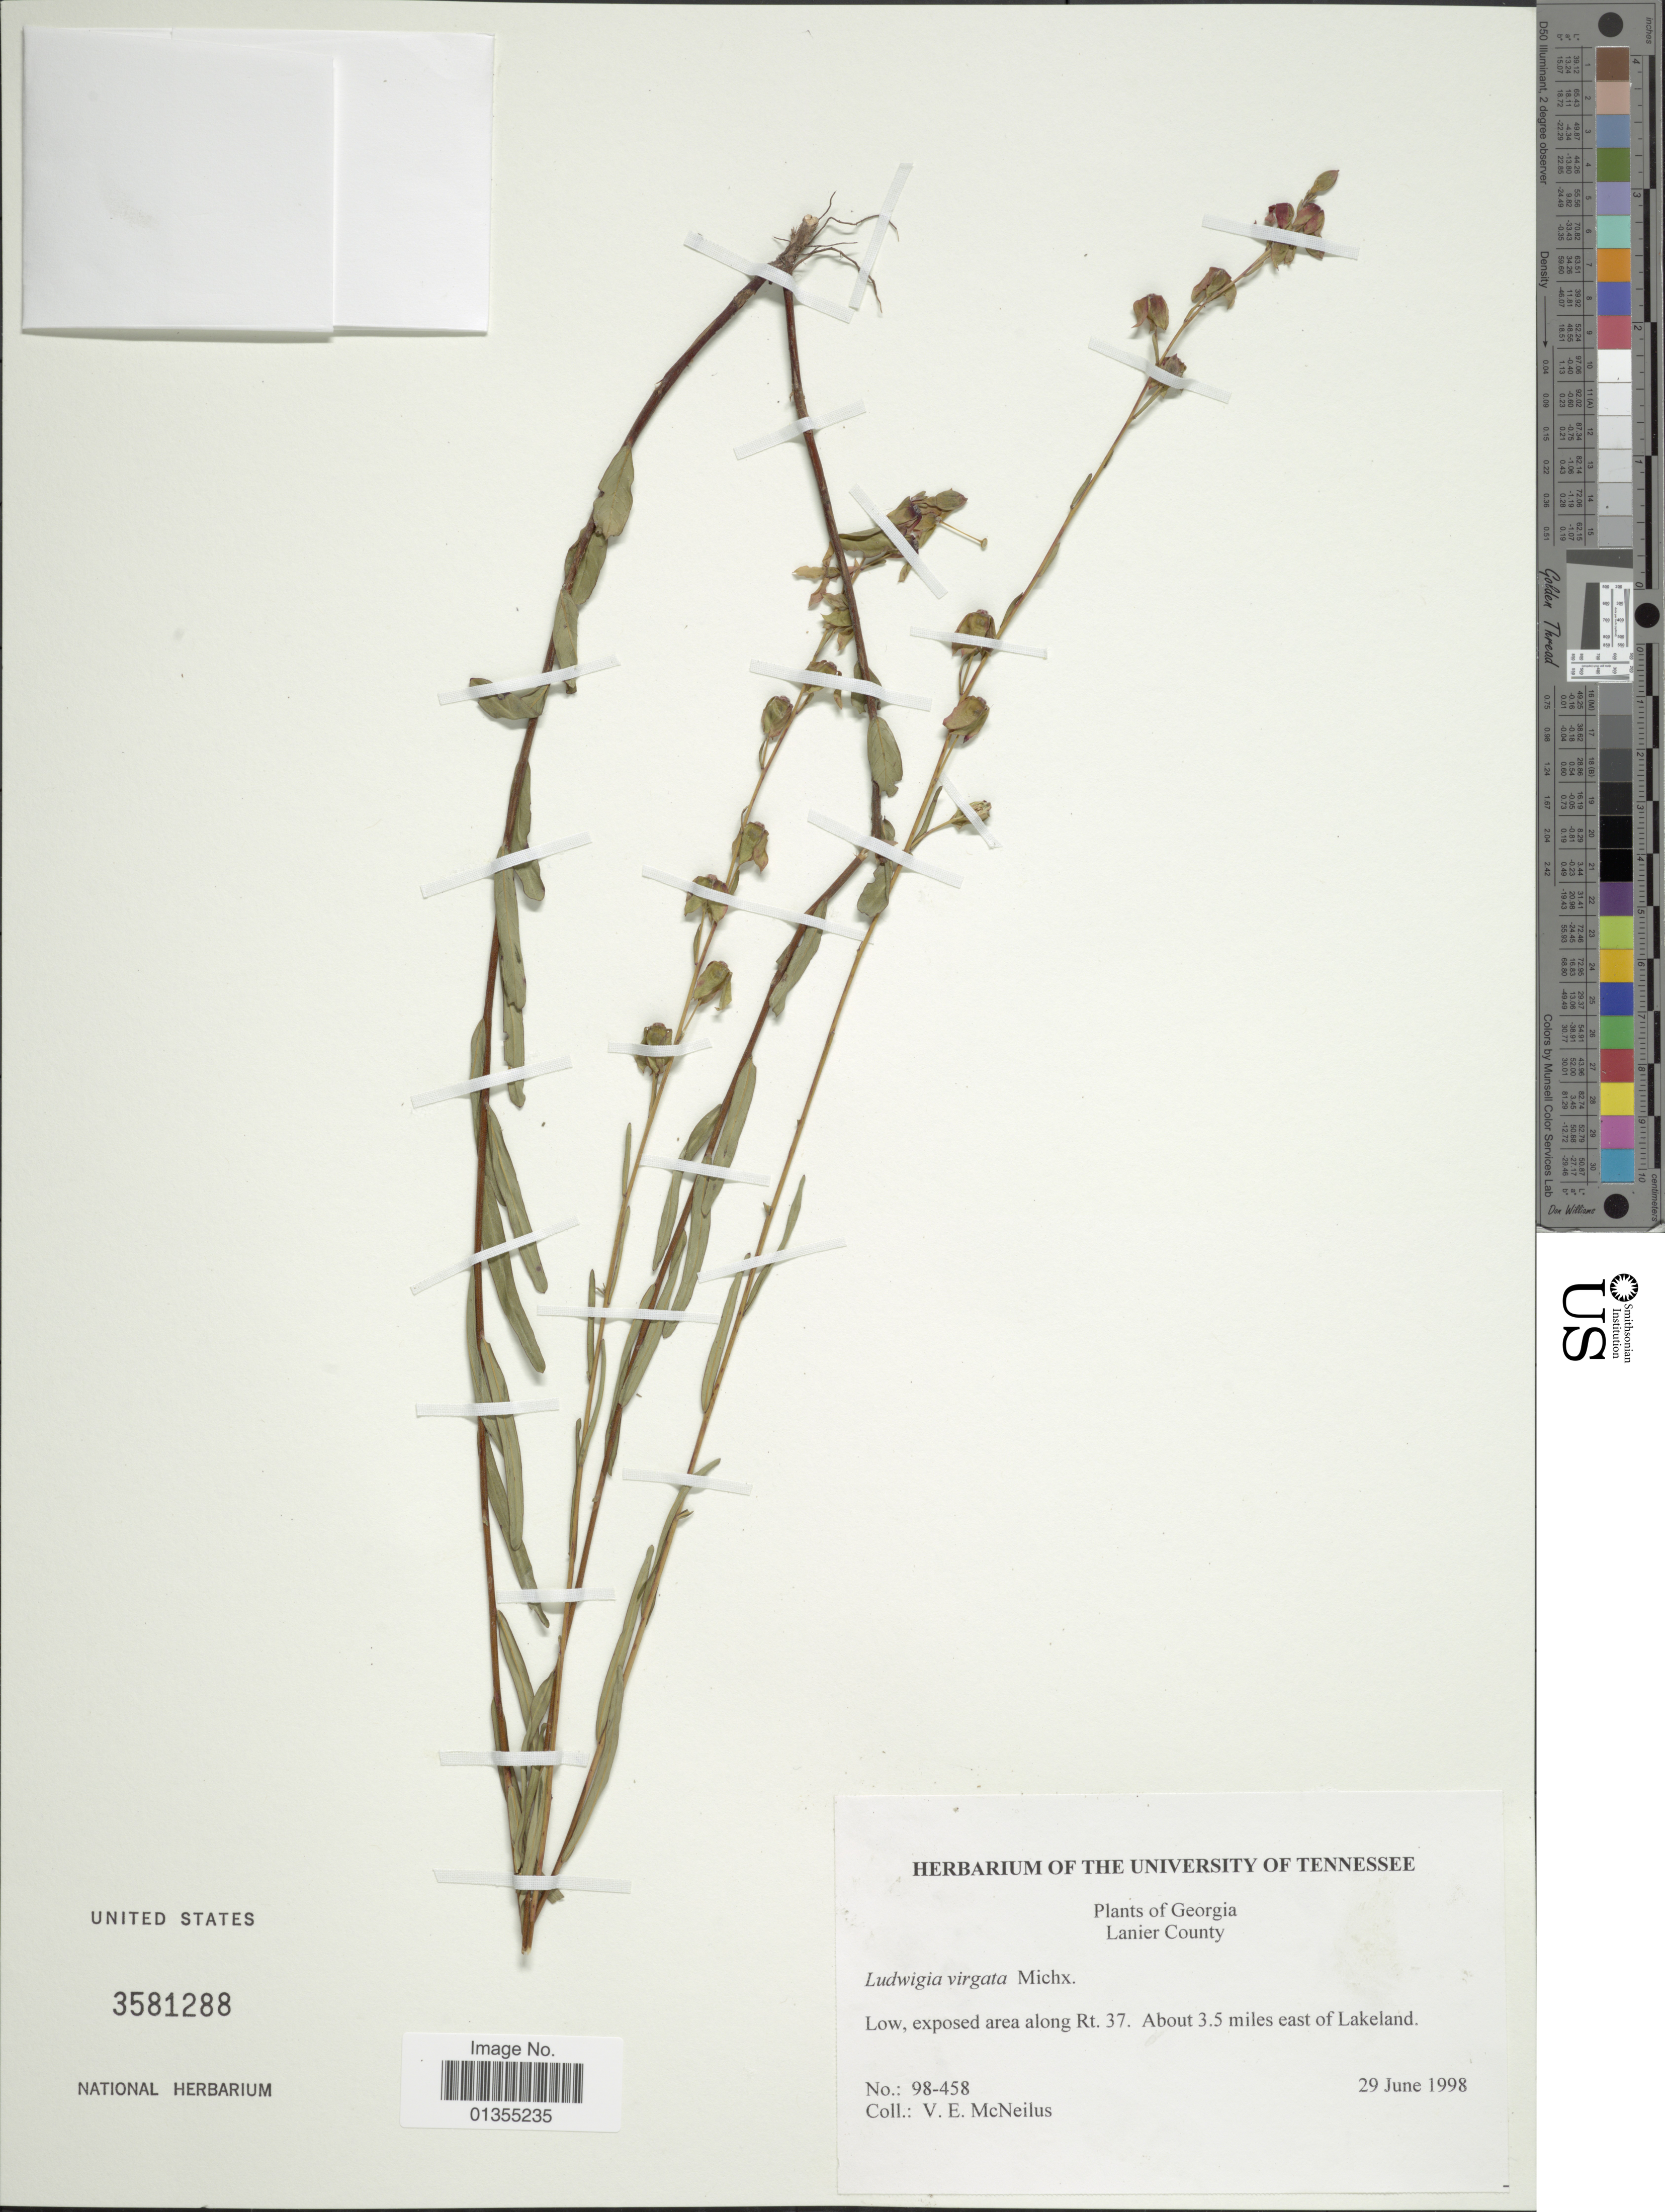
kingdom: Plantae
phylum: Tracheophyta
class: Magnoliopsida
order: Myrtales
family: Onagraceae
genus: Ludwigia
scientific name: Ludwigia virgata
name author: Michx.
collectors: V. Mcneilus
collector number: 98-458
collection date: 1998-06-29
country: United States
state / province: Georgia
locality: Lanierk County. Low, exposed area along Rt. 37. About 3.5 miles east of Lakeland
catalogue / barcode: US 3581288